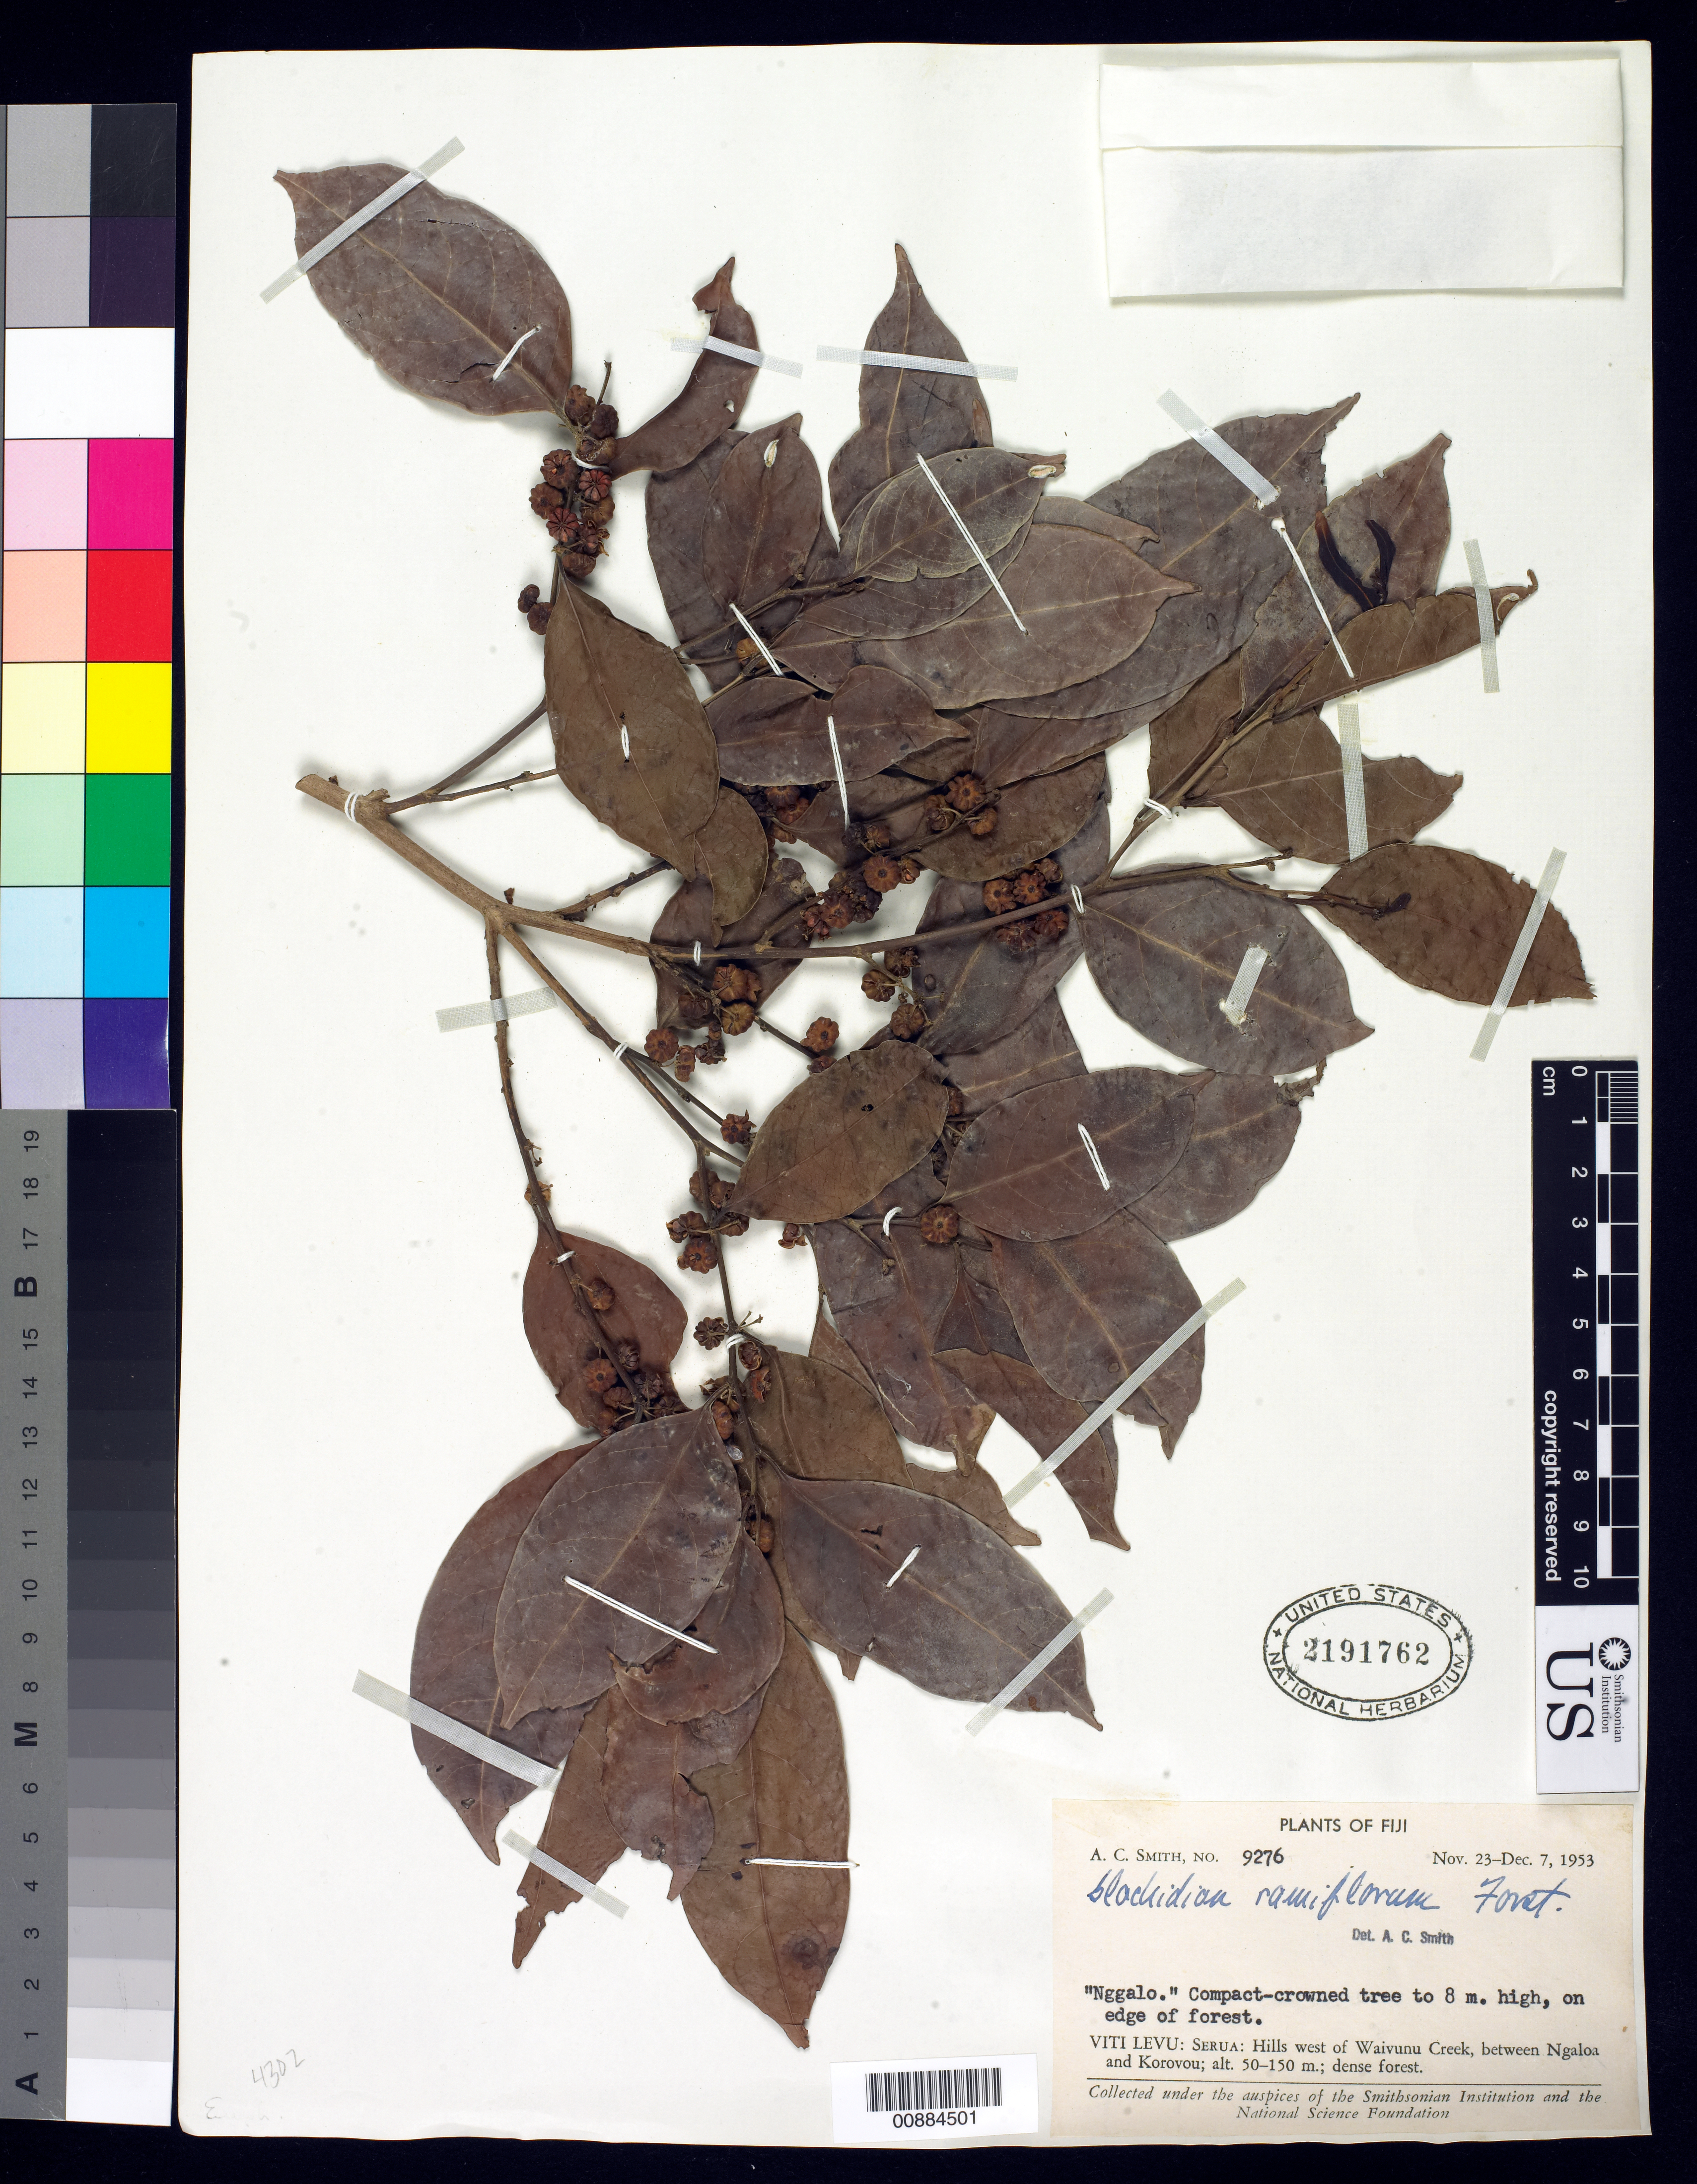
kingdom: Plantae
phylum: Tracheophyta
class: Magnoliopsida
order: Malpighiales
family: Phyllanthaceae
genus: Glochidion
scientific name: Glochidion ramiflorum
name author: J.R. Forst. & G. Forst.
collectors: C. A. Smith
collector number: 9276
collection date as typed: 23 Nov 1953 to 07 Dec 1953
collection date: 1953-11-23/1953-12-07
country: Fiji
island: Vanua Levu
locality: Serua: Hills W of Waivunu Creek, between Ngaloa and Korovou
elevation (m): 50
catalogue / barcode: US 2191762